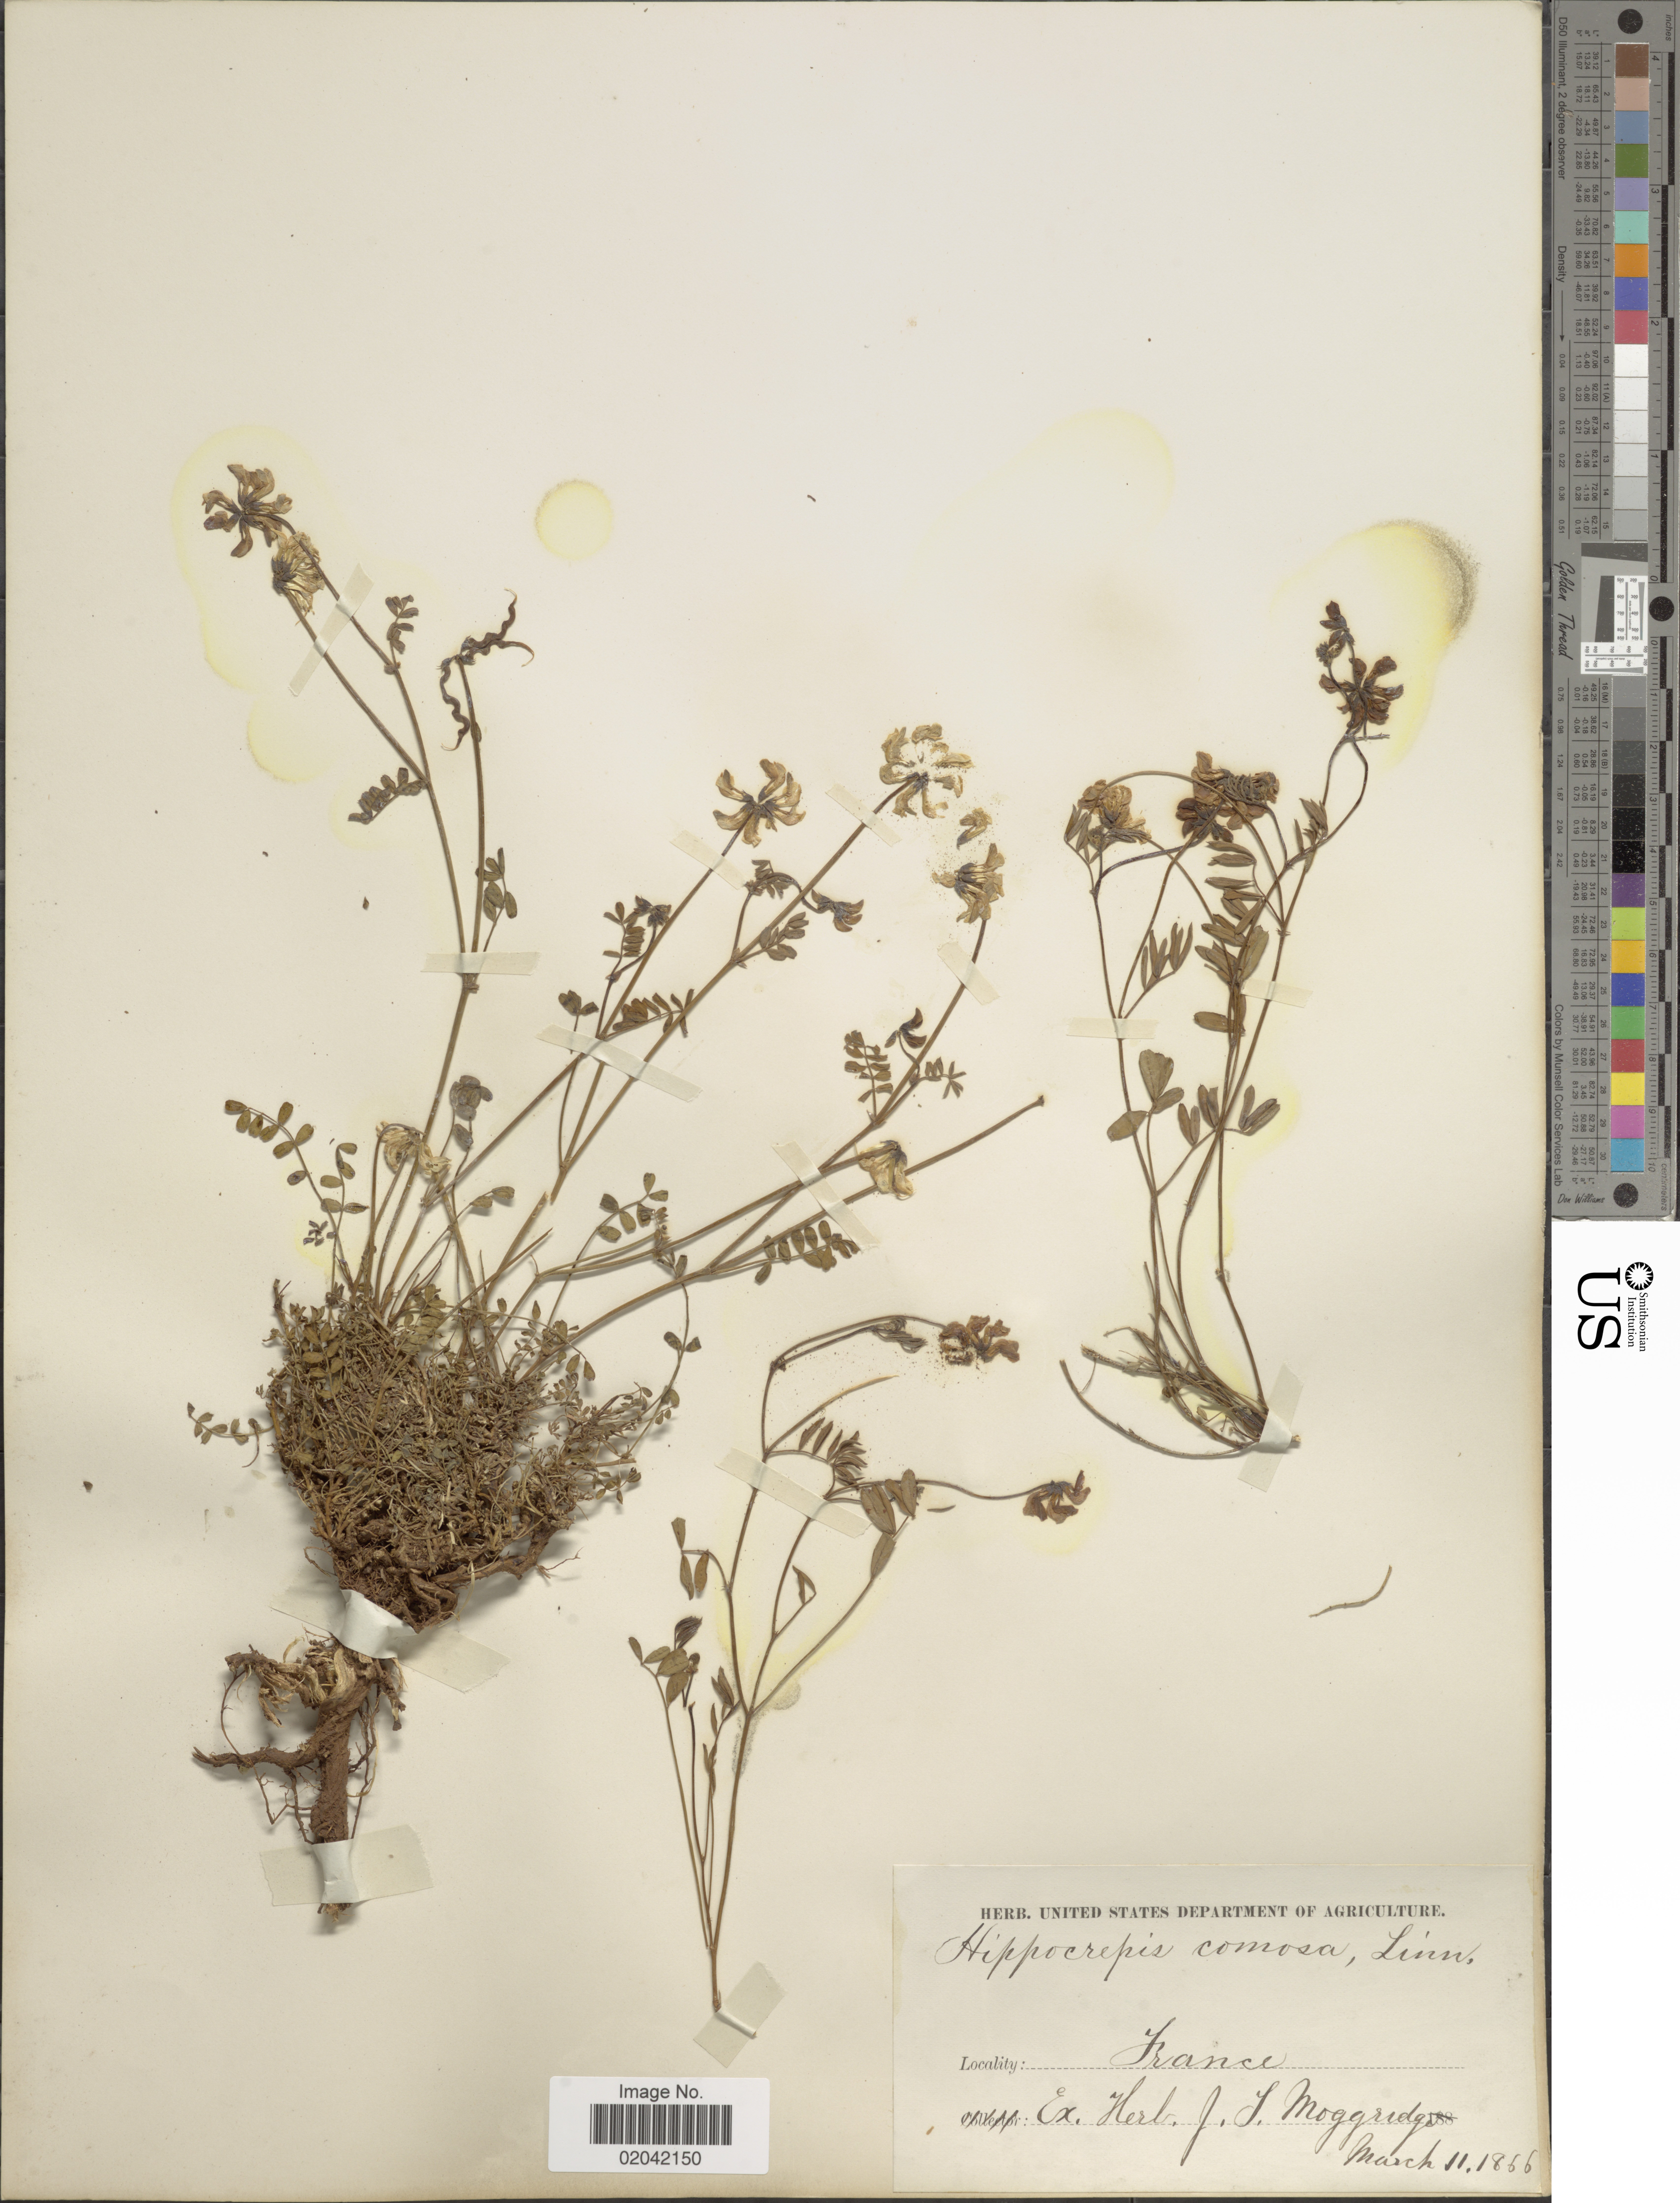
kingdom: Plantae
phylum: Tracheophyta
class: Magnoliopsida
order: Fabales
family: Fabaceae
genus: Hippocrepis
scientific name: Hippocrepis comosa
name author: L.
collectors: ex herb. J.T. Moggridge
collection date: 1866-03-11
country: France